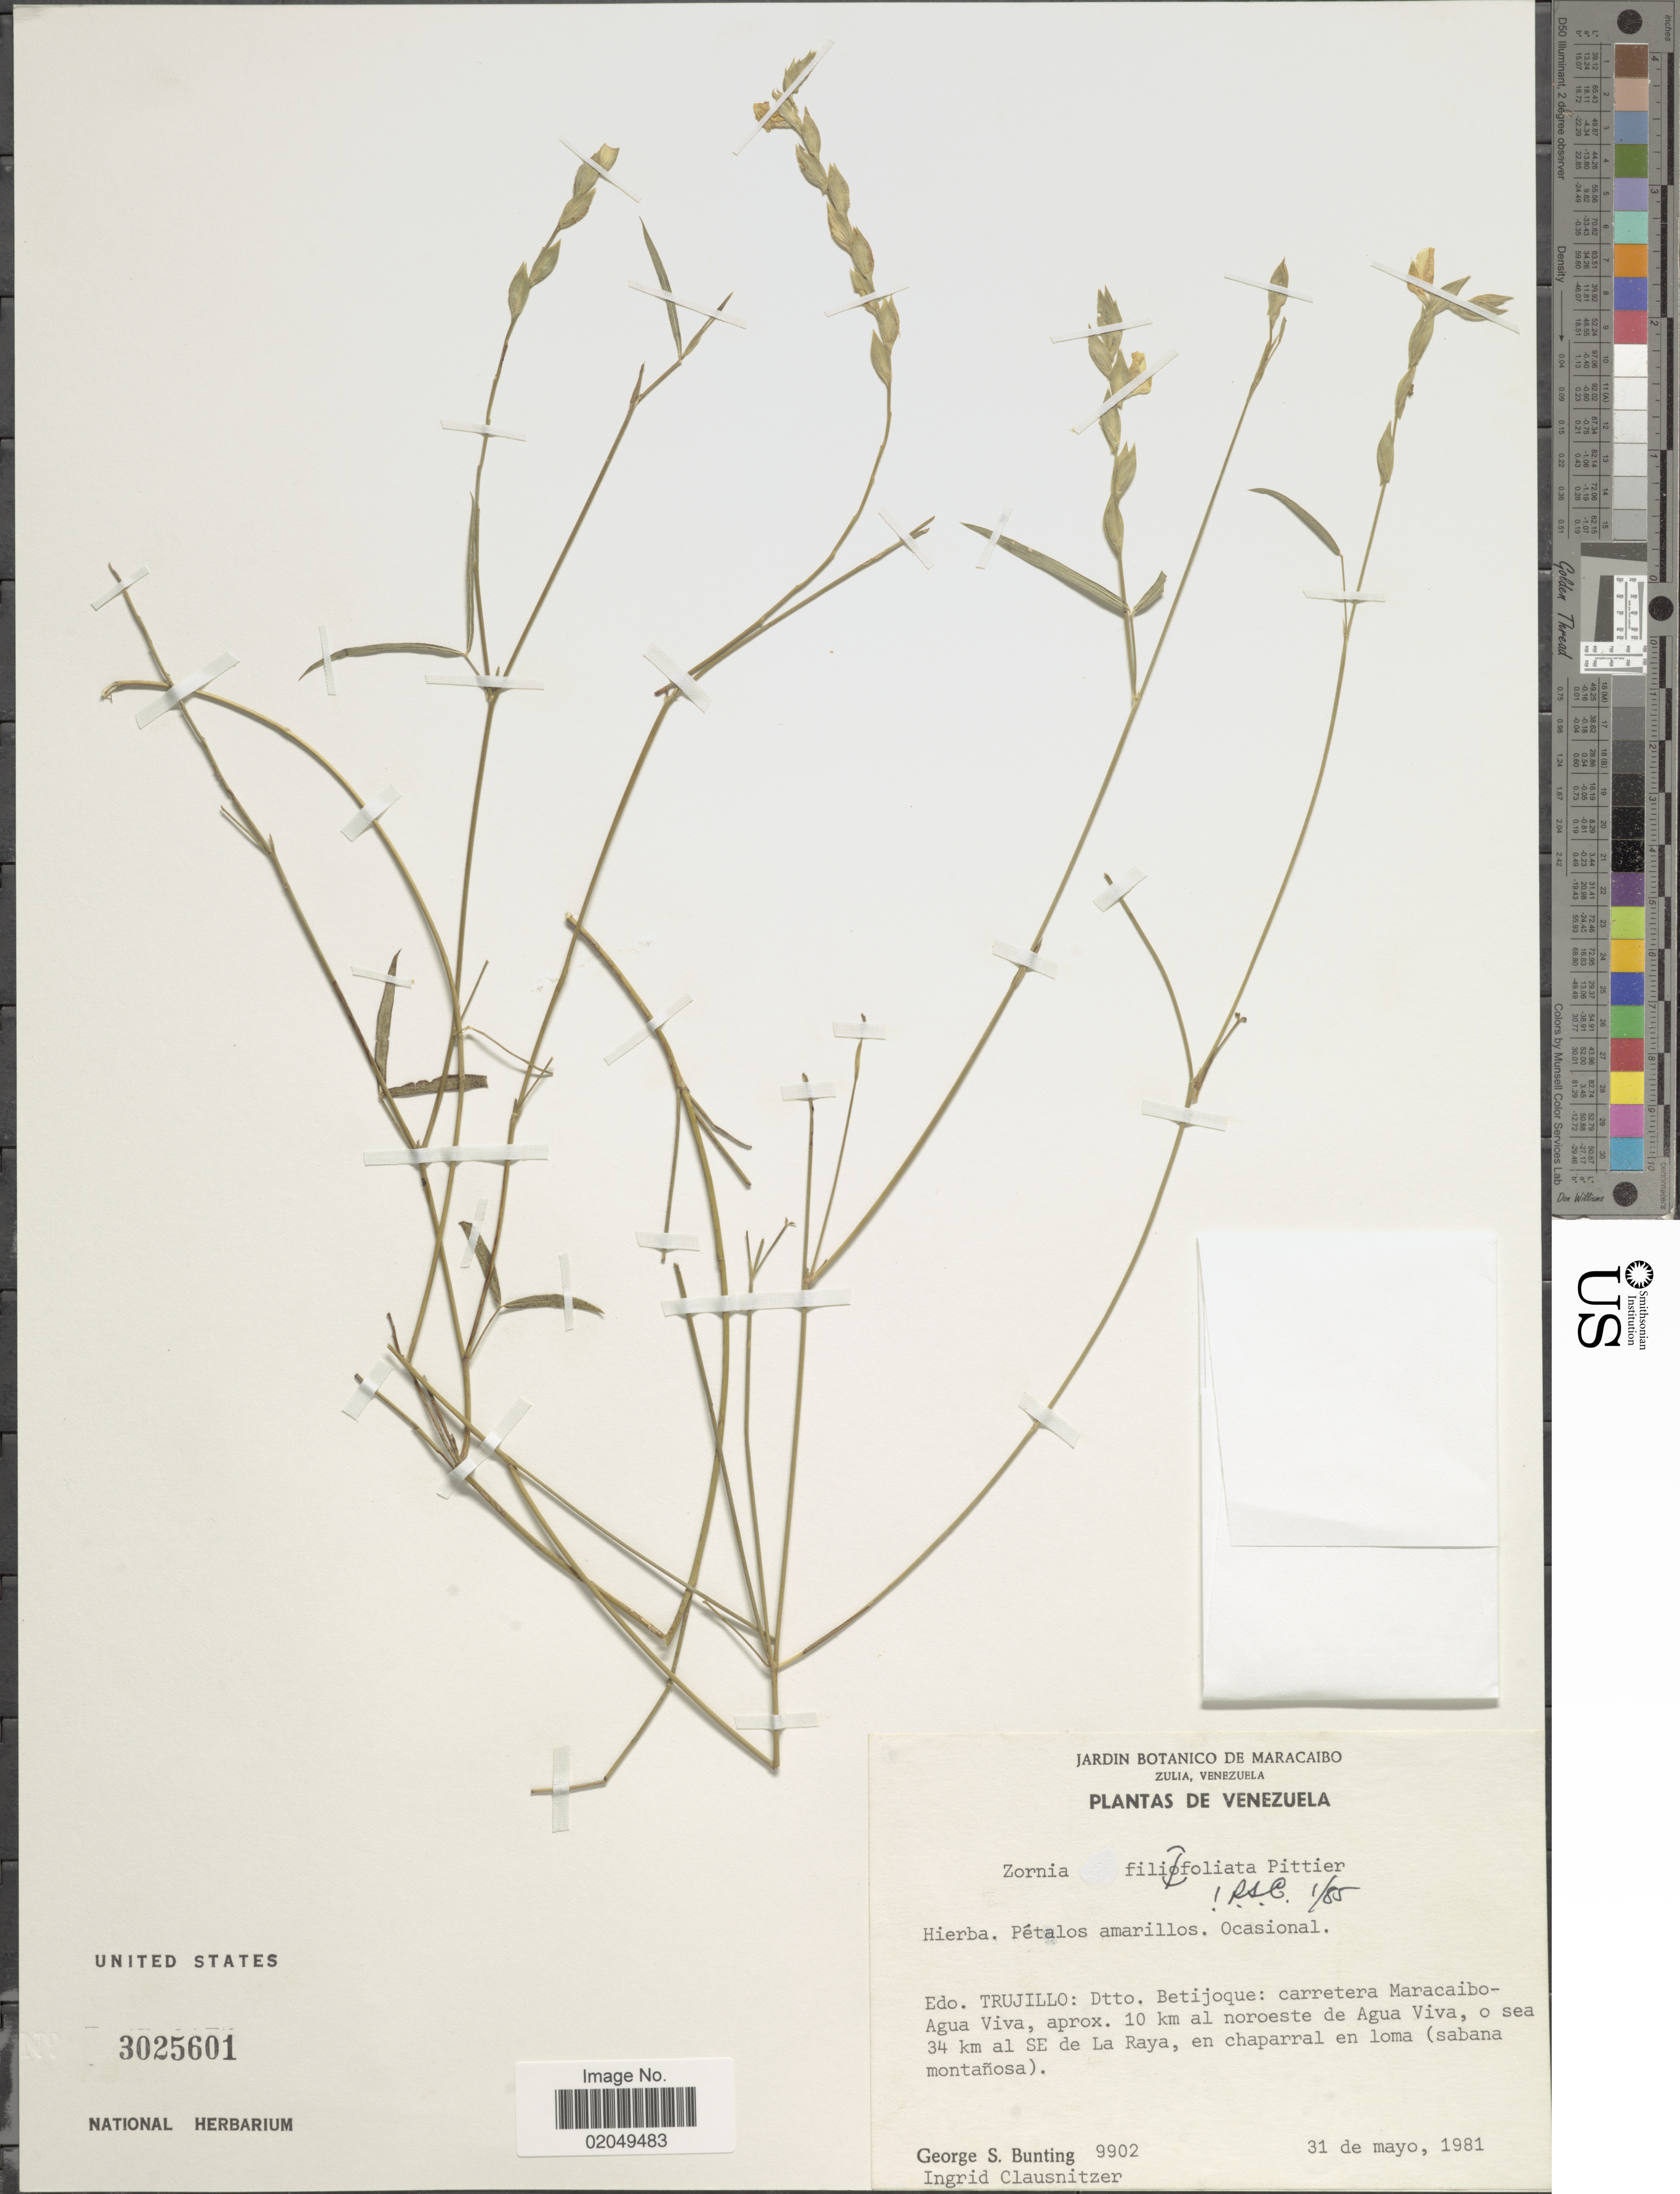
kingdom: Plantae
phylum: Tracheophyta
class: Magnoliopsida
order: Fabales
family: Fabaceae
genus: Zornia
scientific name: Zornia filifoliola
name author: Pittier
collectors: G. S. Bunting & I. Clausnitzer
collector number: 9902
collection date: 1981-05-31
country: Venezuela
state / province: Trujillo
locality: Dtto. Betijoque: carretera Maracaibo-Agua Viva, aprox. 10 km al noroeste de Agua Viva, o sea 34 km al SE de La Raya, en chaparrral en loma (sabana montanosa)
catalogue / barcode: US 3025601